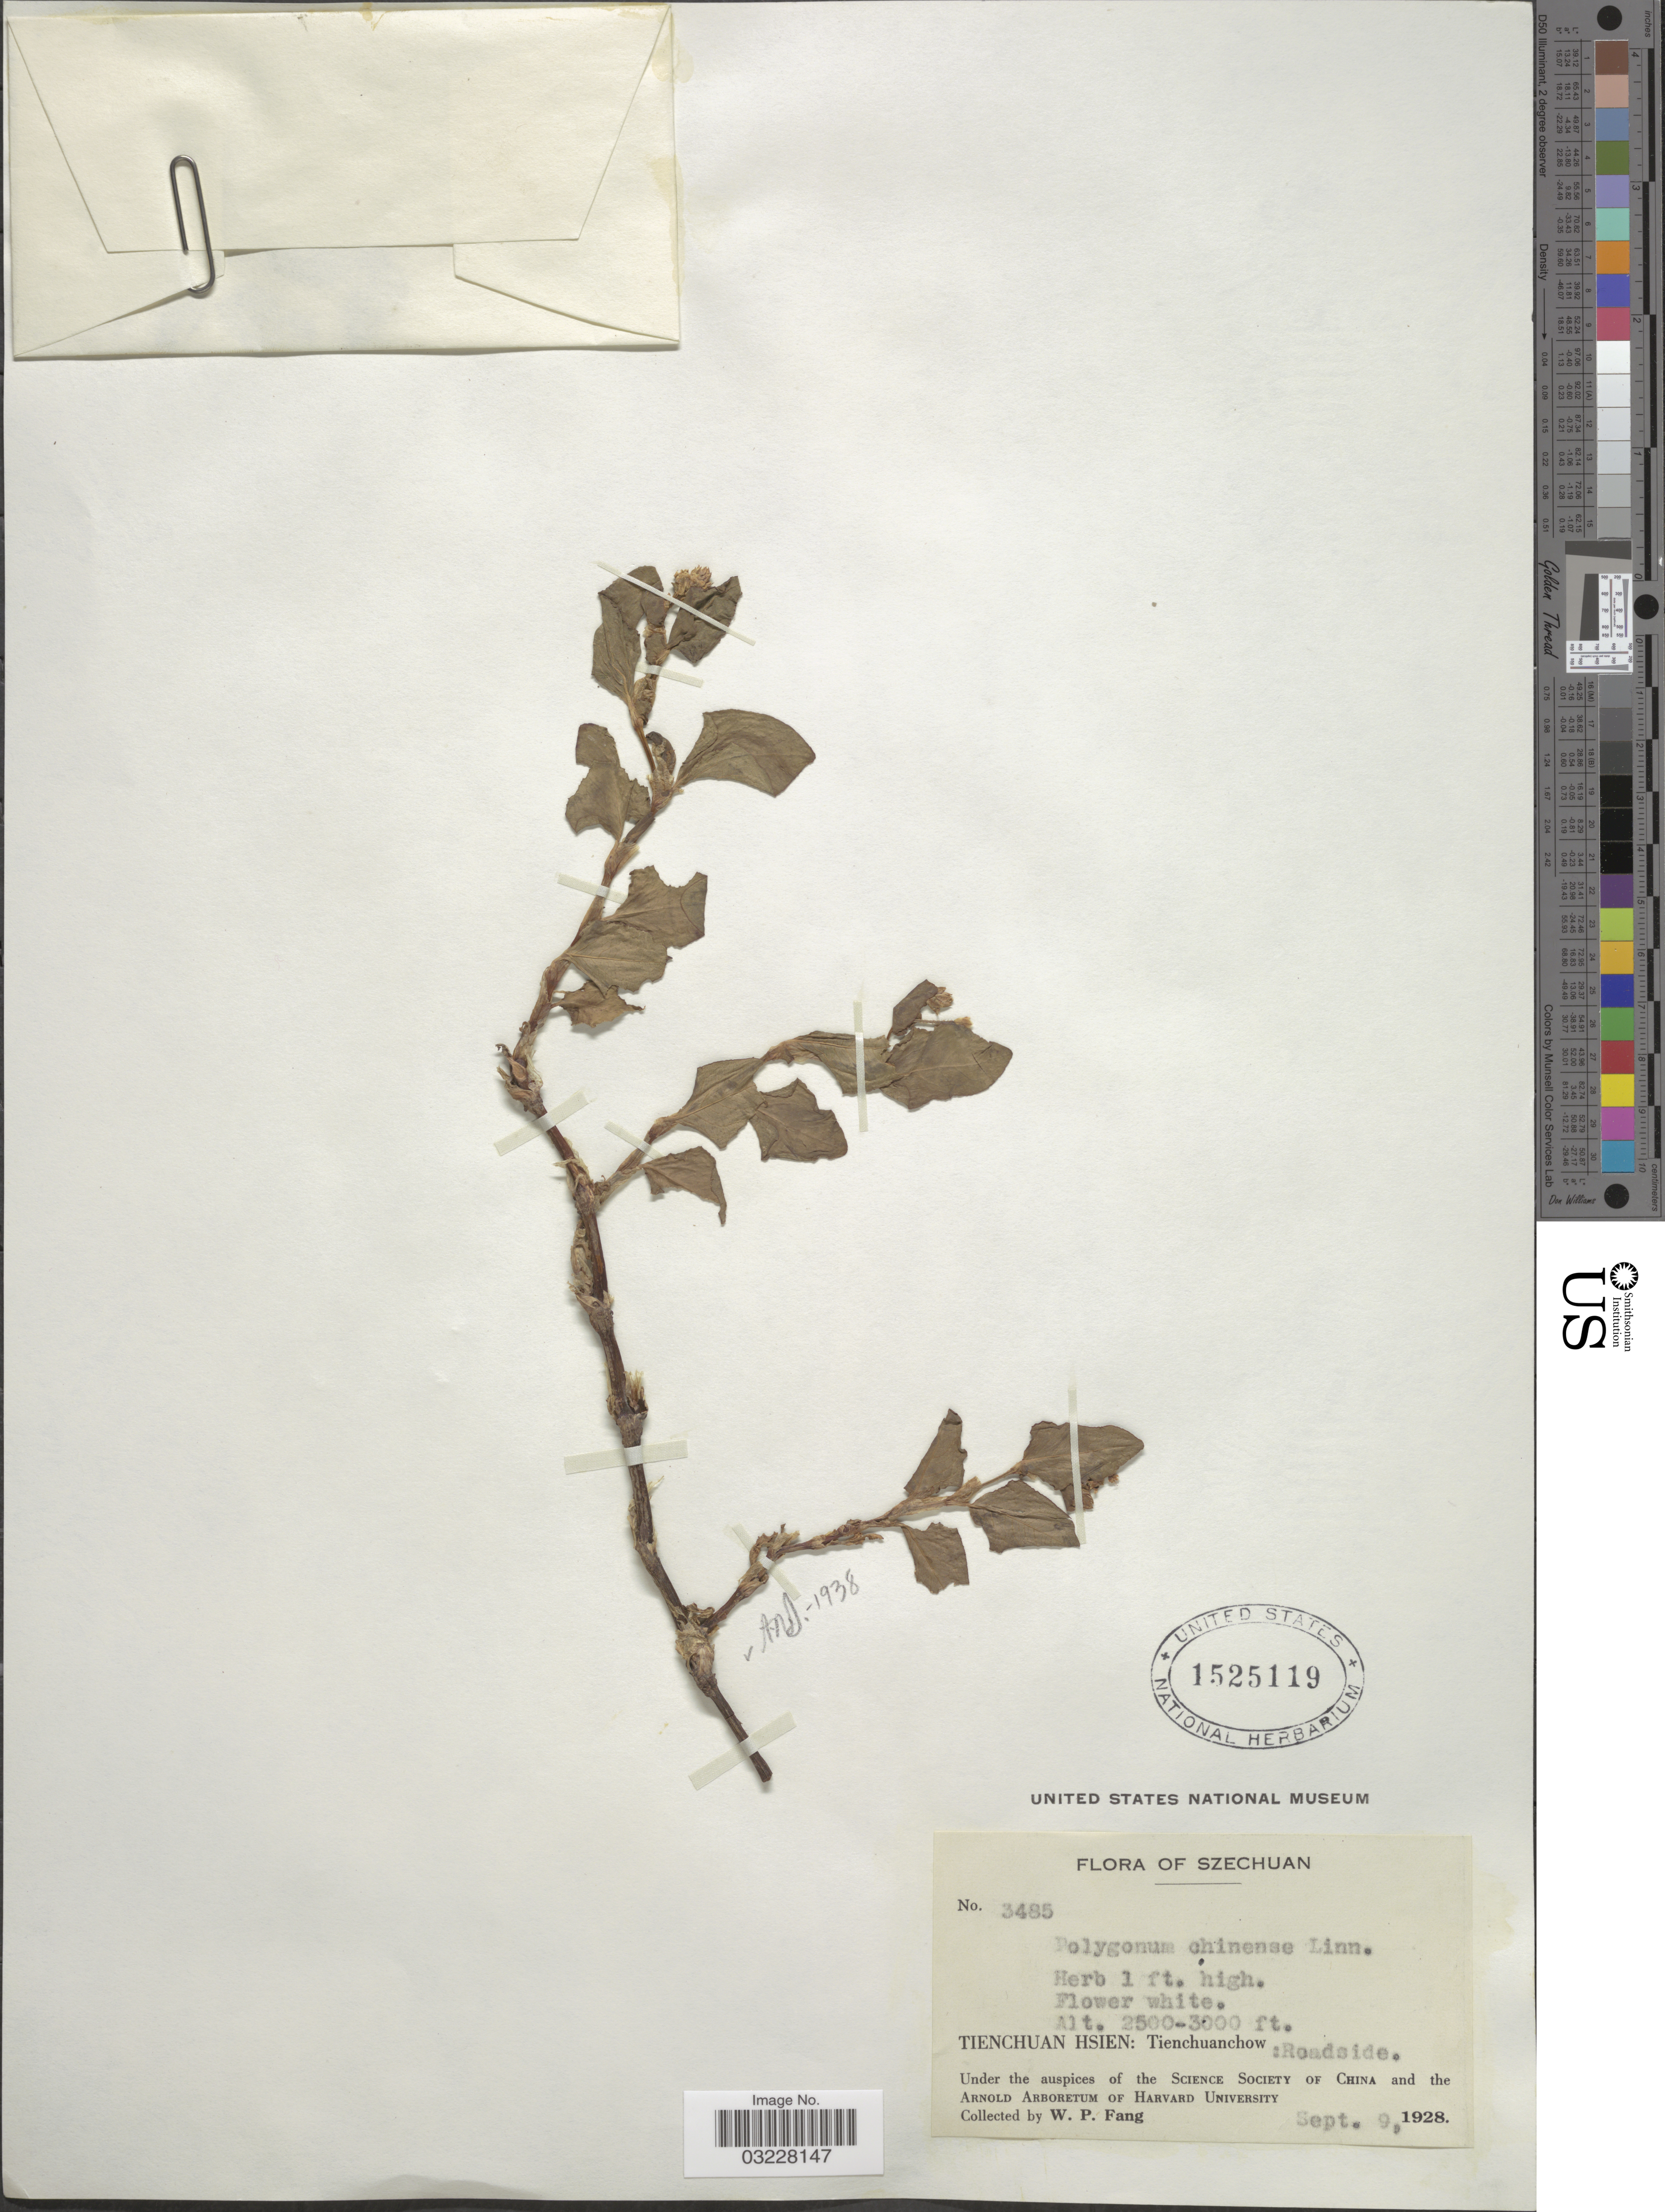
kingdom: Plantae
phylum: Tracheophyta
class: Magnoliopsida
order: Caryophyllales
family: Polygonaceae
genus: Polygonum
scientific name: Polygonum chinense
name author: L.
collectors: W. P. Fang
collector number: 3485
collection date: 1928-09-09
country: China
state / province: Sichuan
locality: Szechuan. Tienchuan Hsien: Tienchuanchow: Roadside.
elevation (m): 762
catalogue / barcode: US 1525119